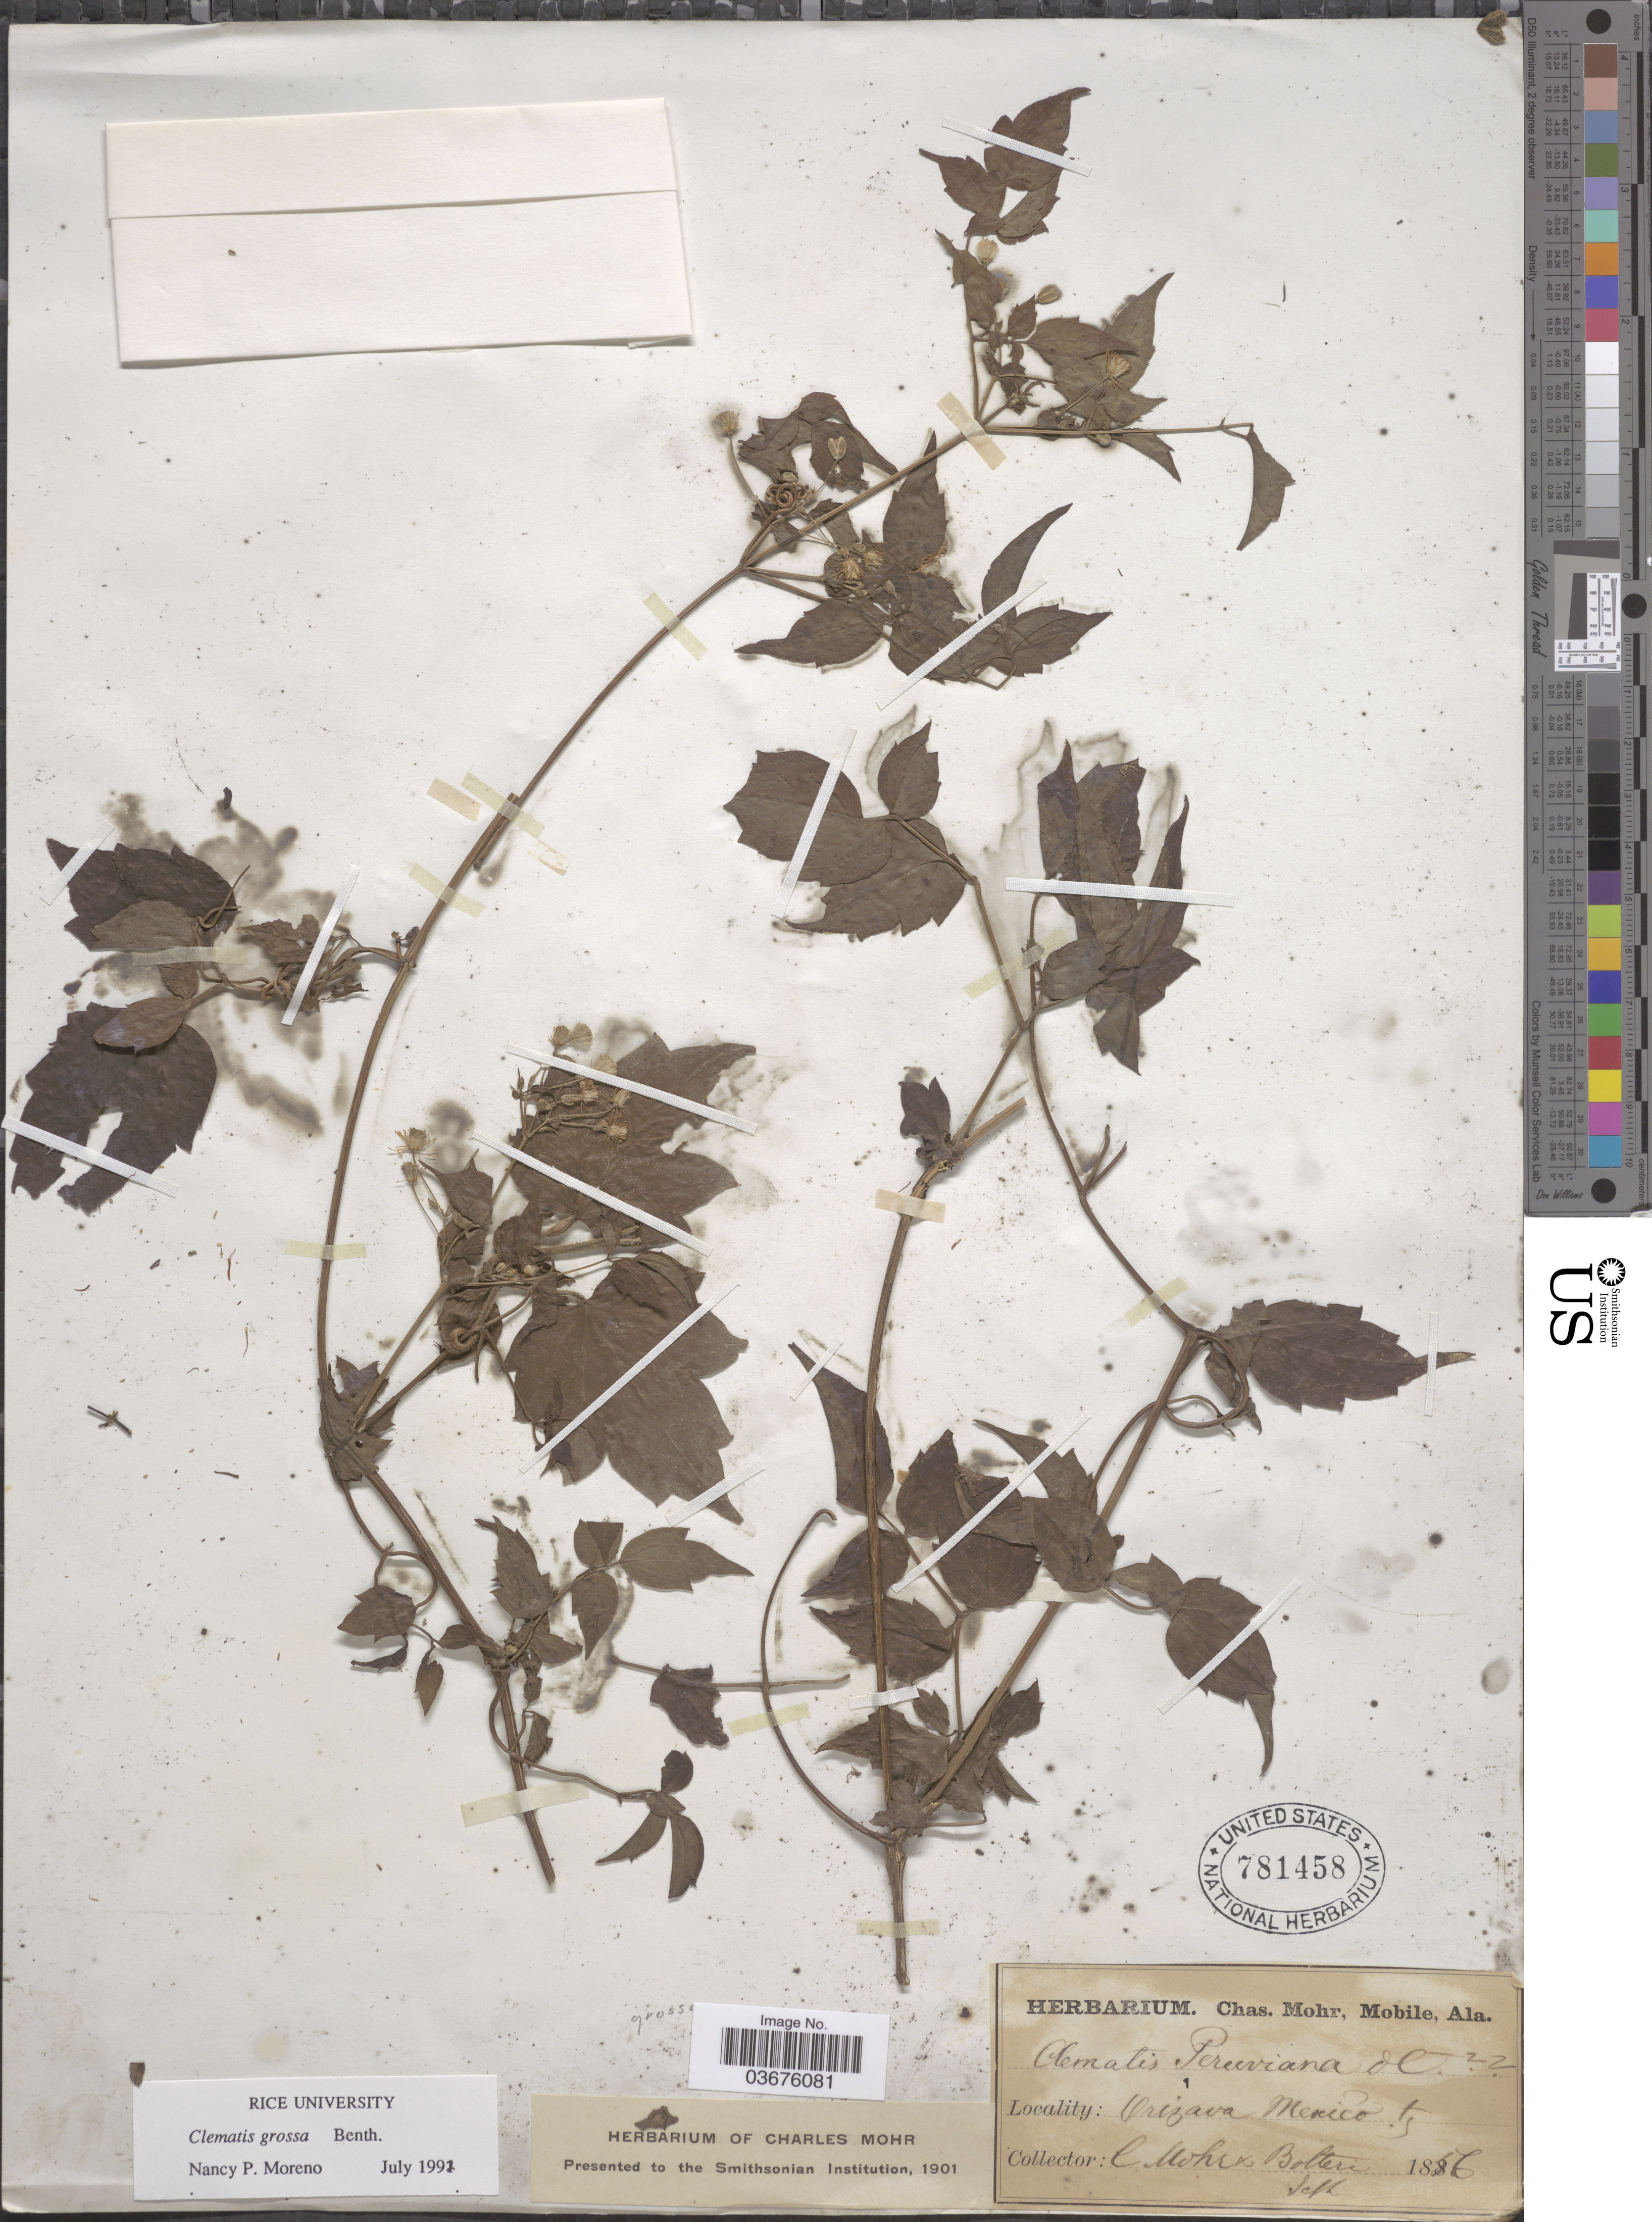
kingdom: Plantae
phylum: Tracheophyta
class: Magnoliopsida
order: Ranunculales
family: Ranunculaceae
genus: Clematis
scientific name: Clematis grossa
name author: Benth.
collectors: Mohr, C. T. (herbarium) & -. Botteri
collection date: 1856-09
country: Mexico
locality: Orizava.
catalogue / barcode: US 781458